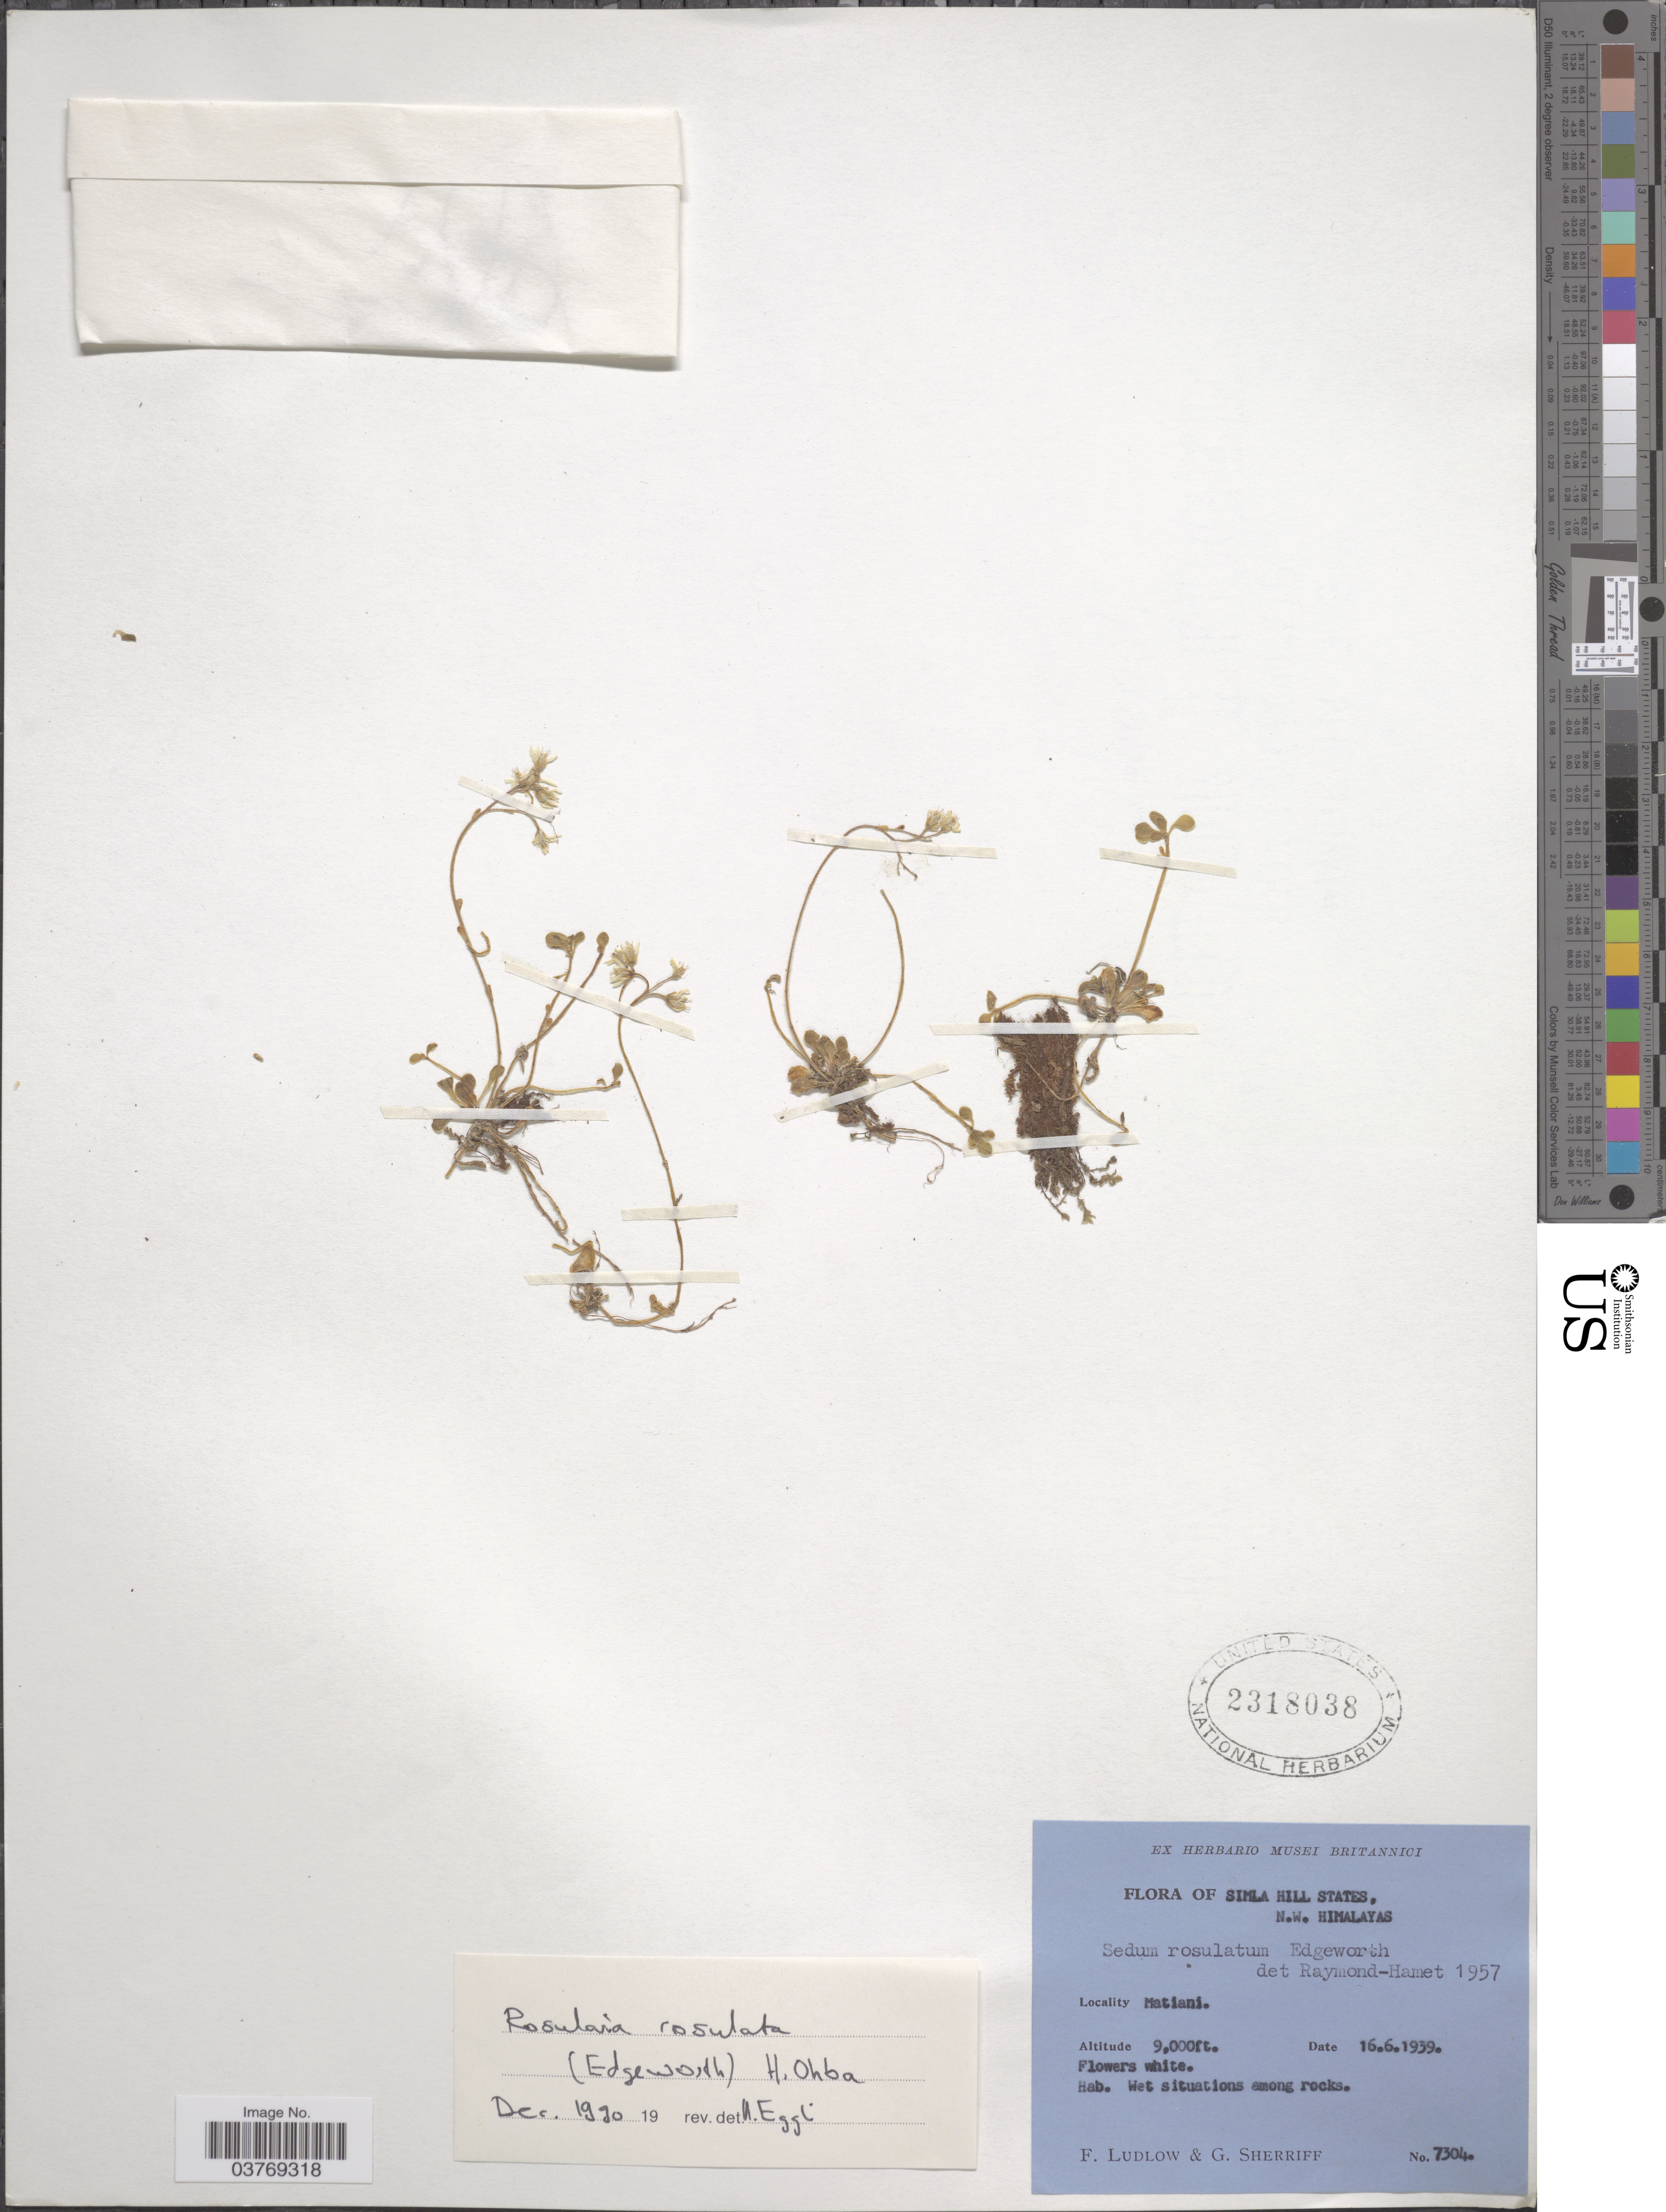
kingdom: Plantae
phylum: Tracheophyta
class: Magnoliopsida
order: Saxifragales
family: Crassulaceae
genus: Rosularia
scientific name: Rosularia rosulata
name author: (Edgew.) H. Ohba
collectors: F. Ludlow & G. Sherriff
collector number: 7304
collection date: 1939-06-16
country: India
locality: Simla Hill States, N.W. Himalayas. Matiani.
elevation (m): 2743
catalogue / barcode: US 2318038